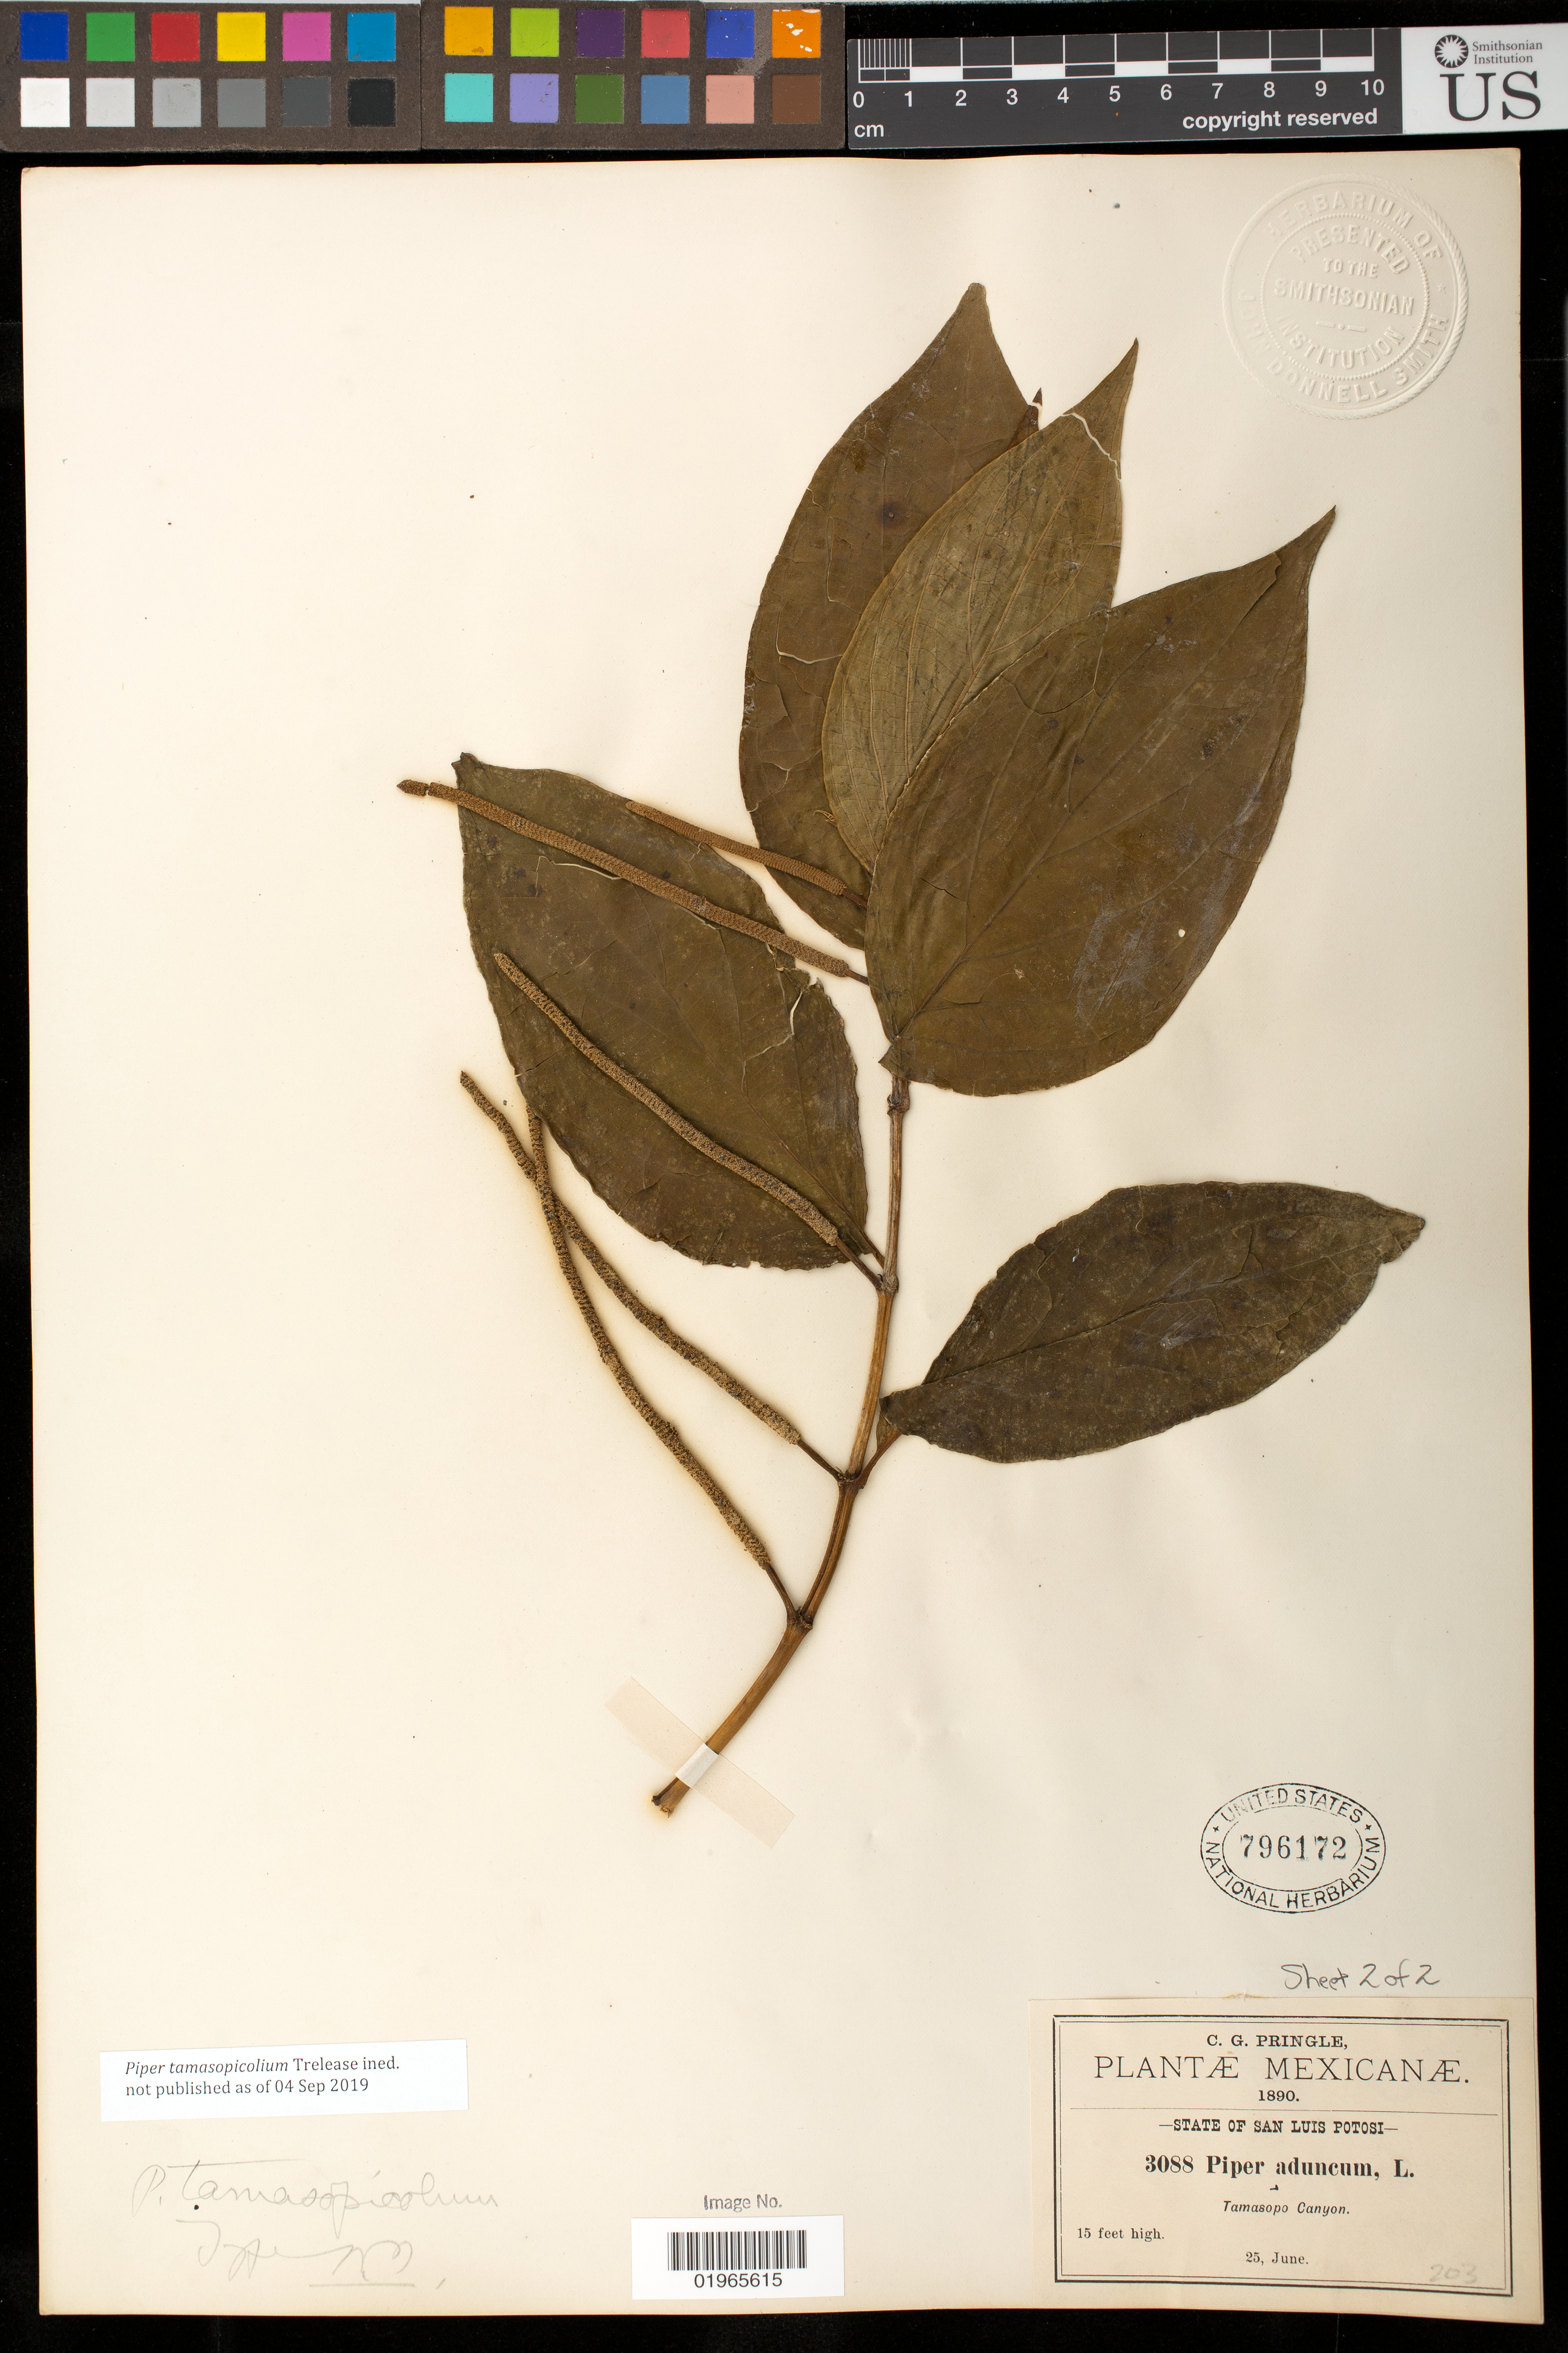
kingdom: Plantae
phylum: Tracheophyta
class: Magnoliopsida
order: Piperales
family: Piperaceae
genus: Piper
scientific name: Piper aduncum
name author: L.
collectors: C. G. Pringle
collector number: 3088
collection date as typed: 25 Jun 1890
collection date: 1890-06-25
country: Mexico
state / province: San Luis Potosí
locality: Tamasopo Canyon.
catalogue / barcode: US 796172